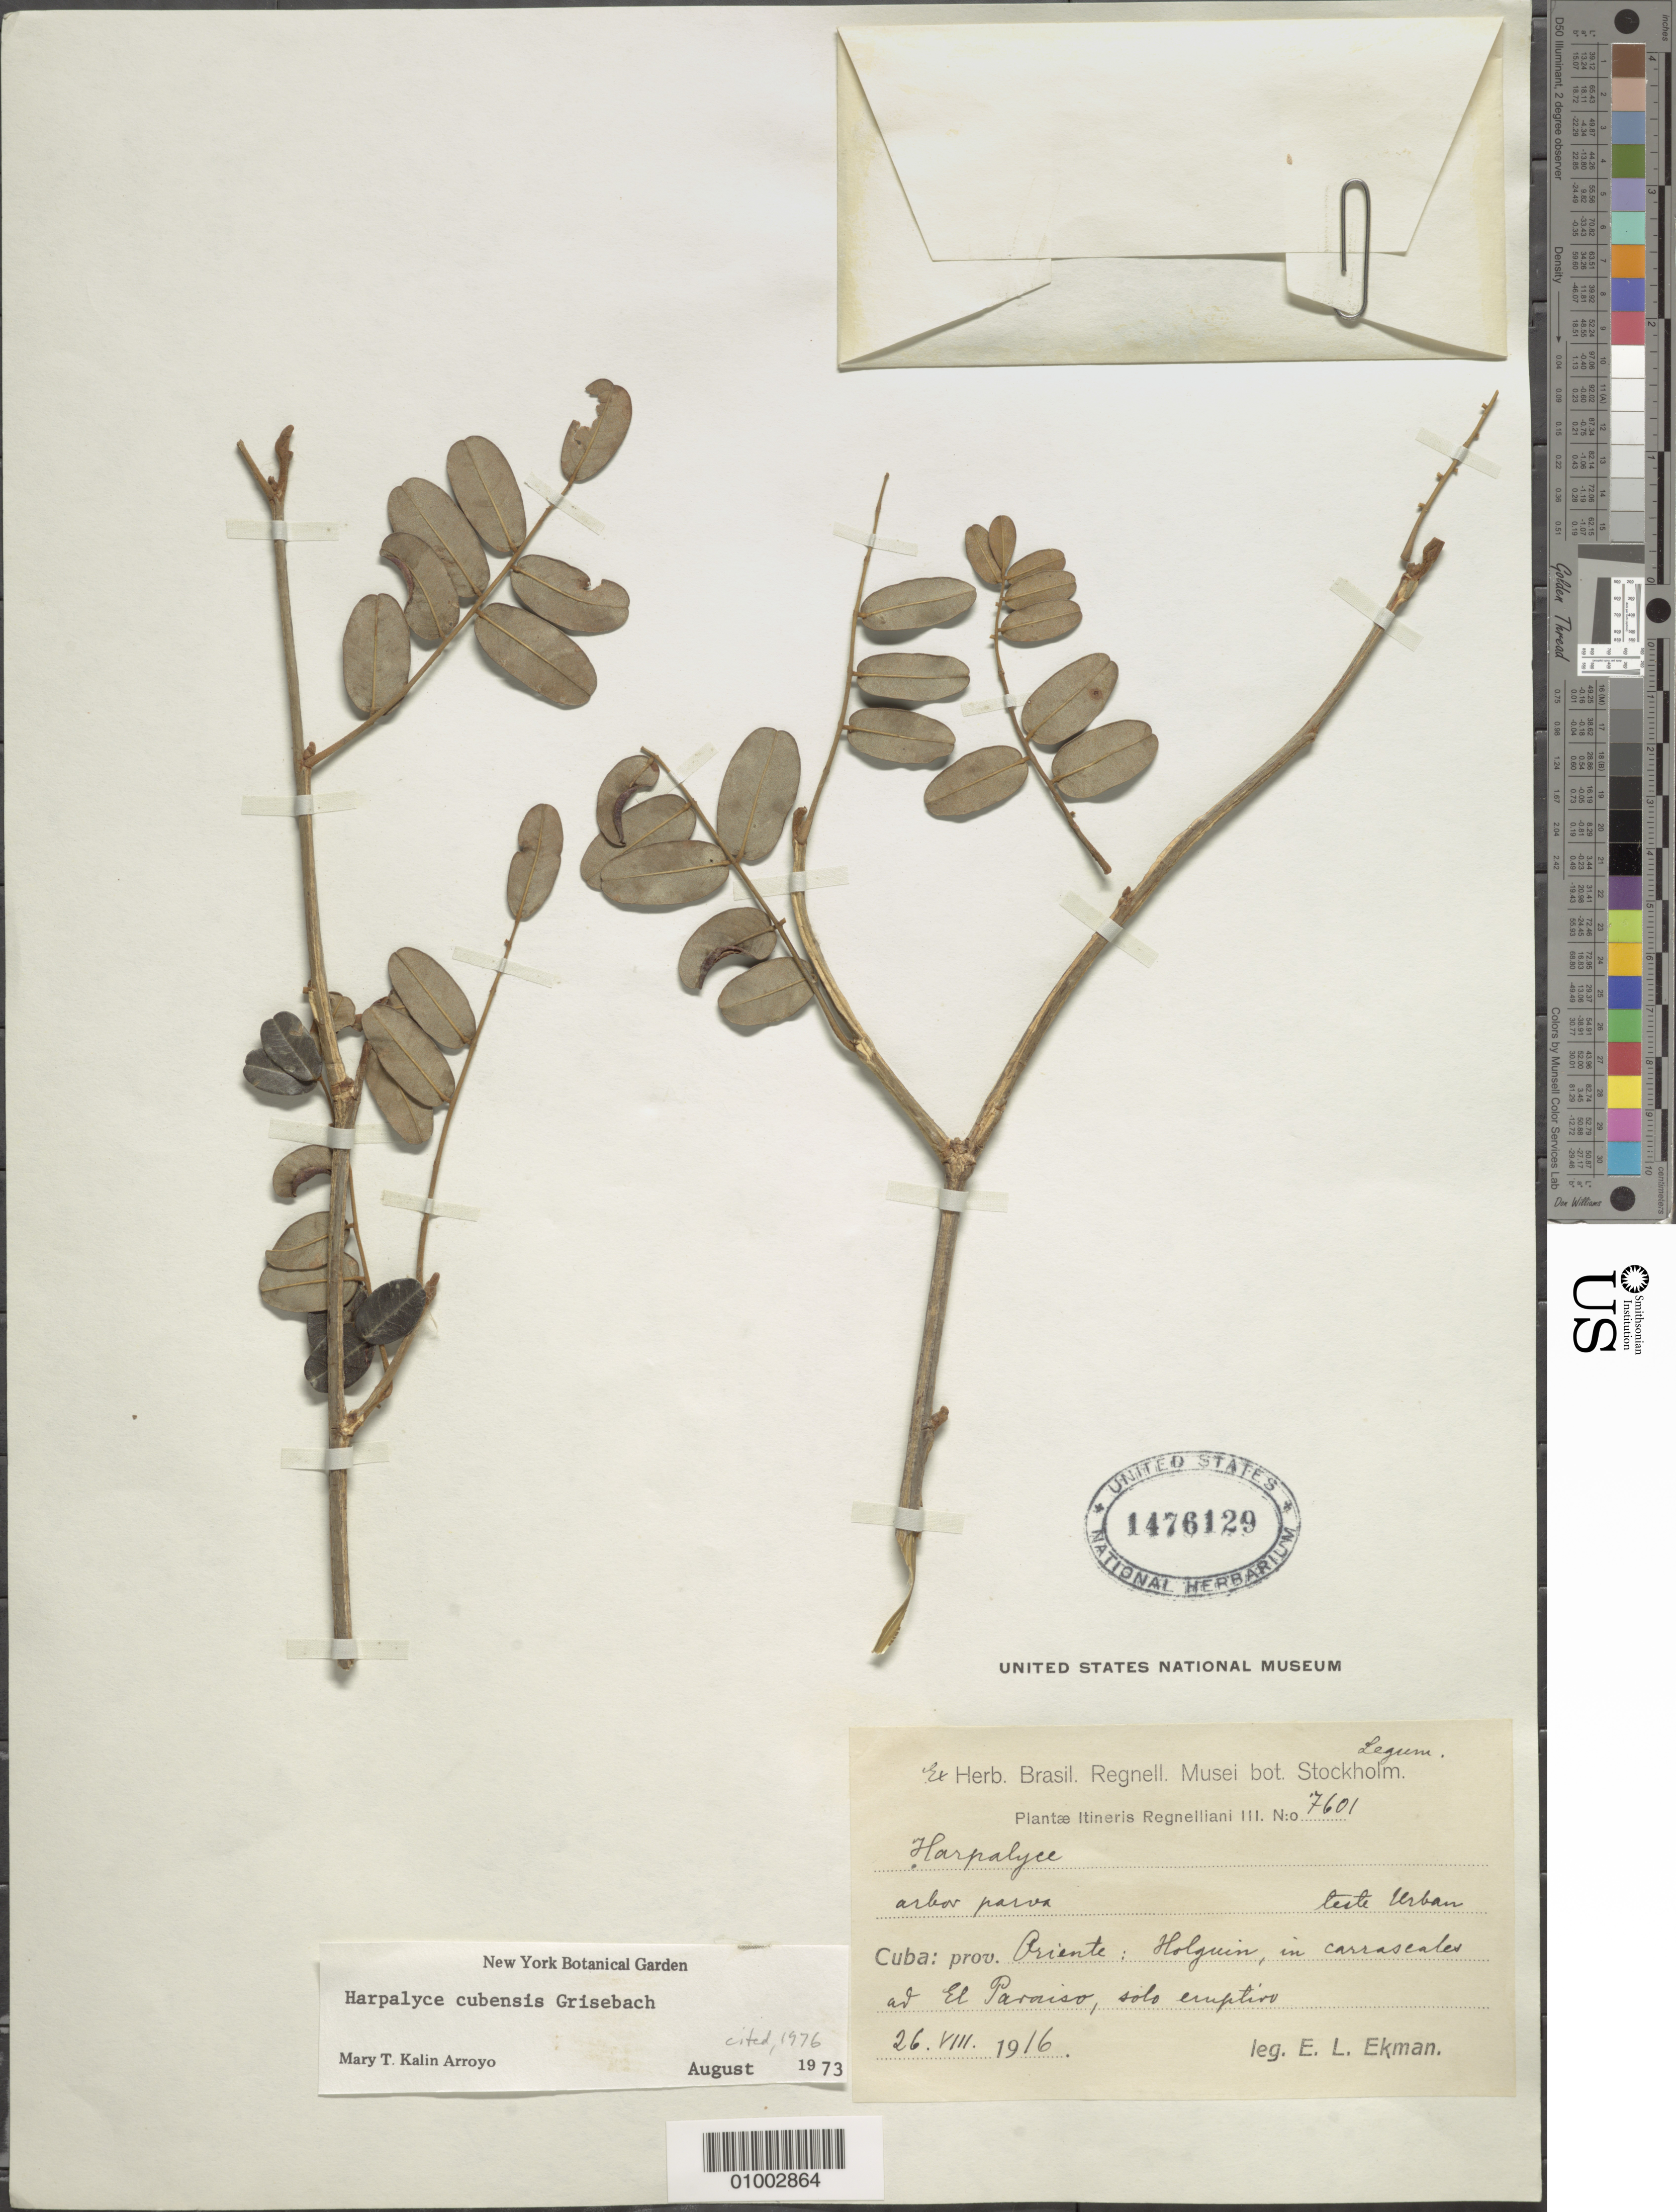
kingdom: Plantae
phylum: Tracheophyta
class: Magnoliopsida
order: Fabales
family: Fabaceae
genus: Harpalyce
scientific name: Harpalyce cubensis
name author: Griseb.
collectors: E. L. Ekman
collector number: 7601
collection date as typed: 26 Aug 1916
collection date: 1916-08-26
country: Cuba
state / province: Oriente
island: Cuba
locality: Holguin, in carraseates at El Paraiso, solo eruptivo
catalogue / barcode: US 1476129